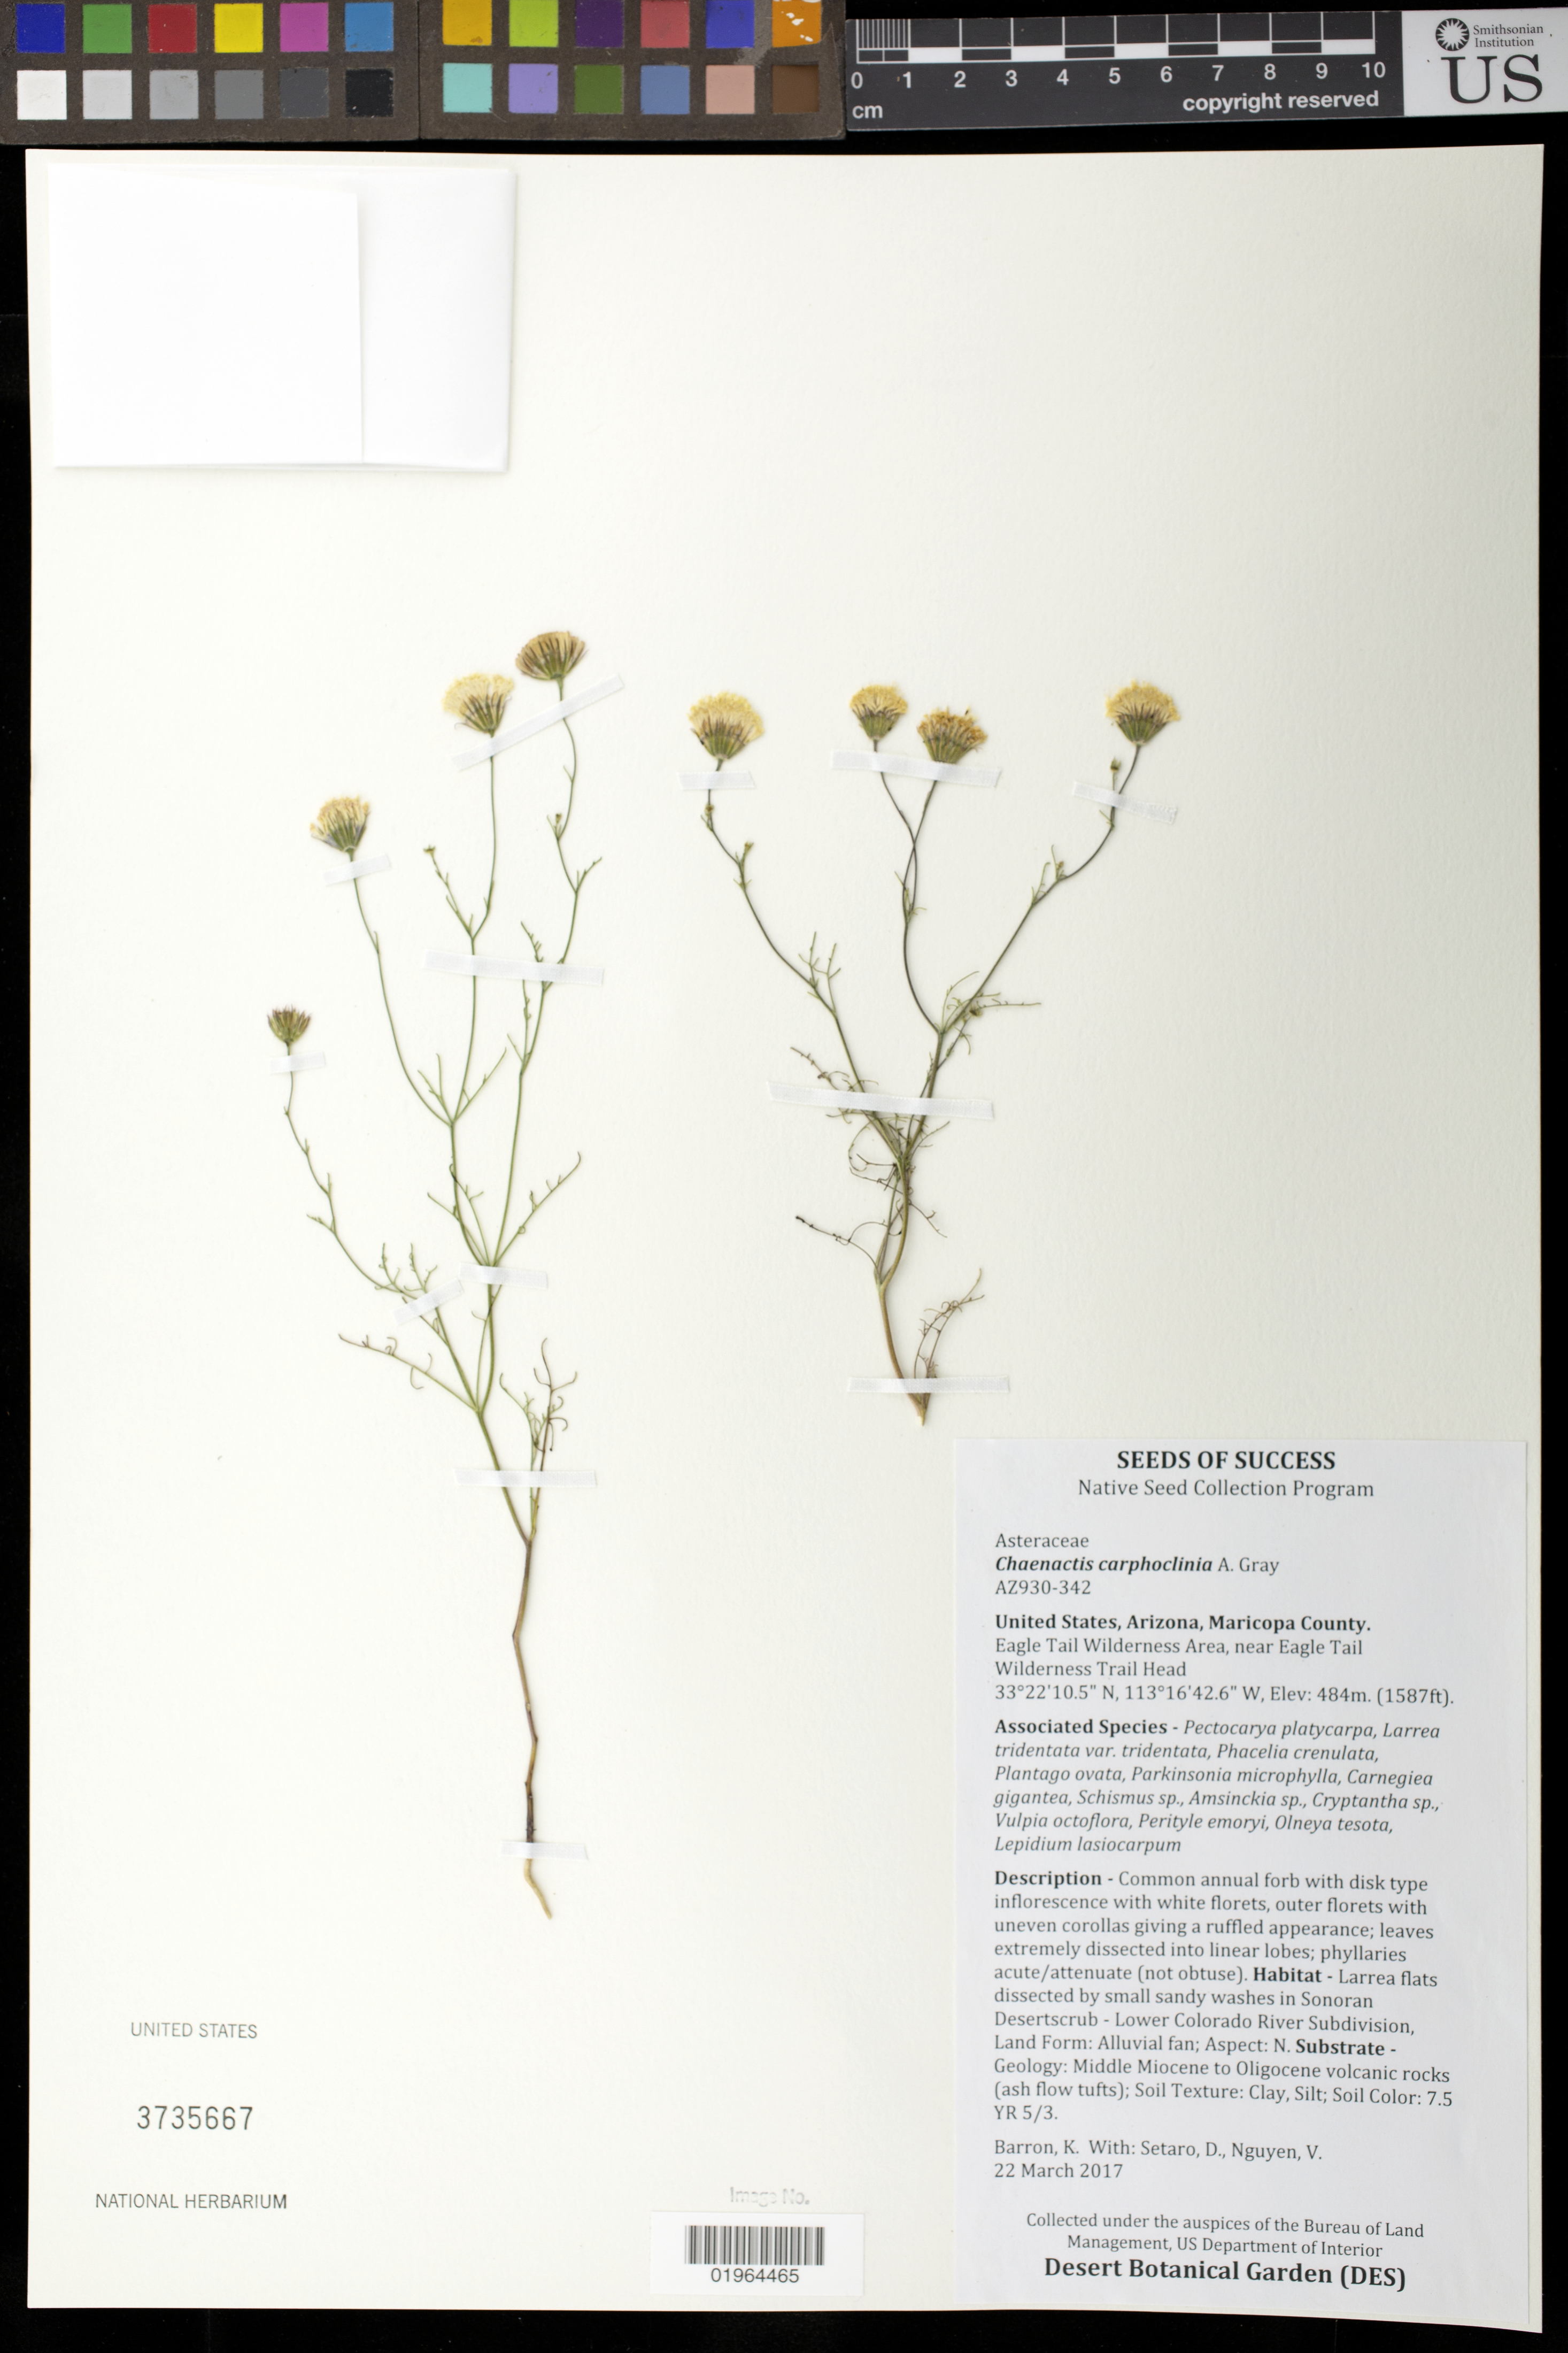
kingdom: Plantae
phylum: Tracheophyta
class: Magnoliopsida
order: Asterales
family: Asteraceae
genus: Chaenactis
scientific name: Chaenactis carphoclinia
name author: A. Gray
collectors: K. Barron, D. Setaro & V. D. Nguyen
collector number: AZ930-342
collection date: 2017-03-22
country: United States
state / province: Arizona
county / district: Maricopa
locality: Eagle Tail Wilderness Area, near Eagle Tail Wilderness Trail Head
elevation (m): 484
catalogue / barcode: US 3735667